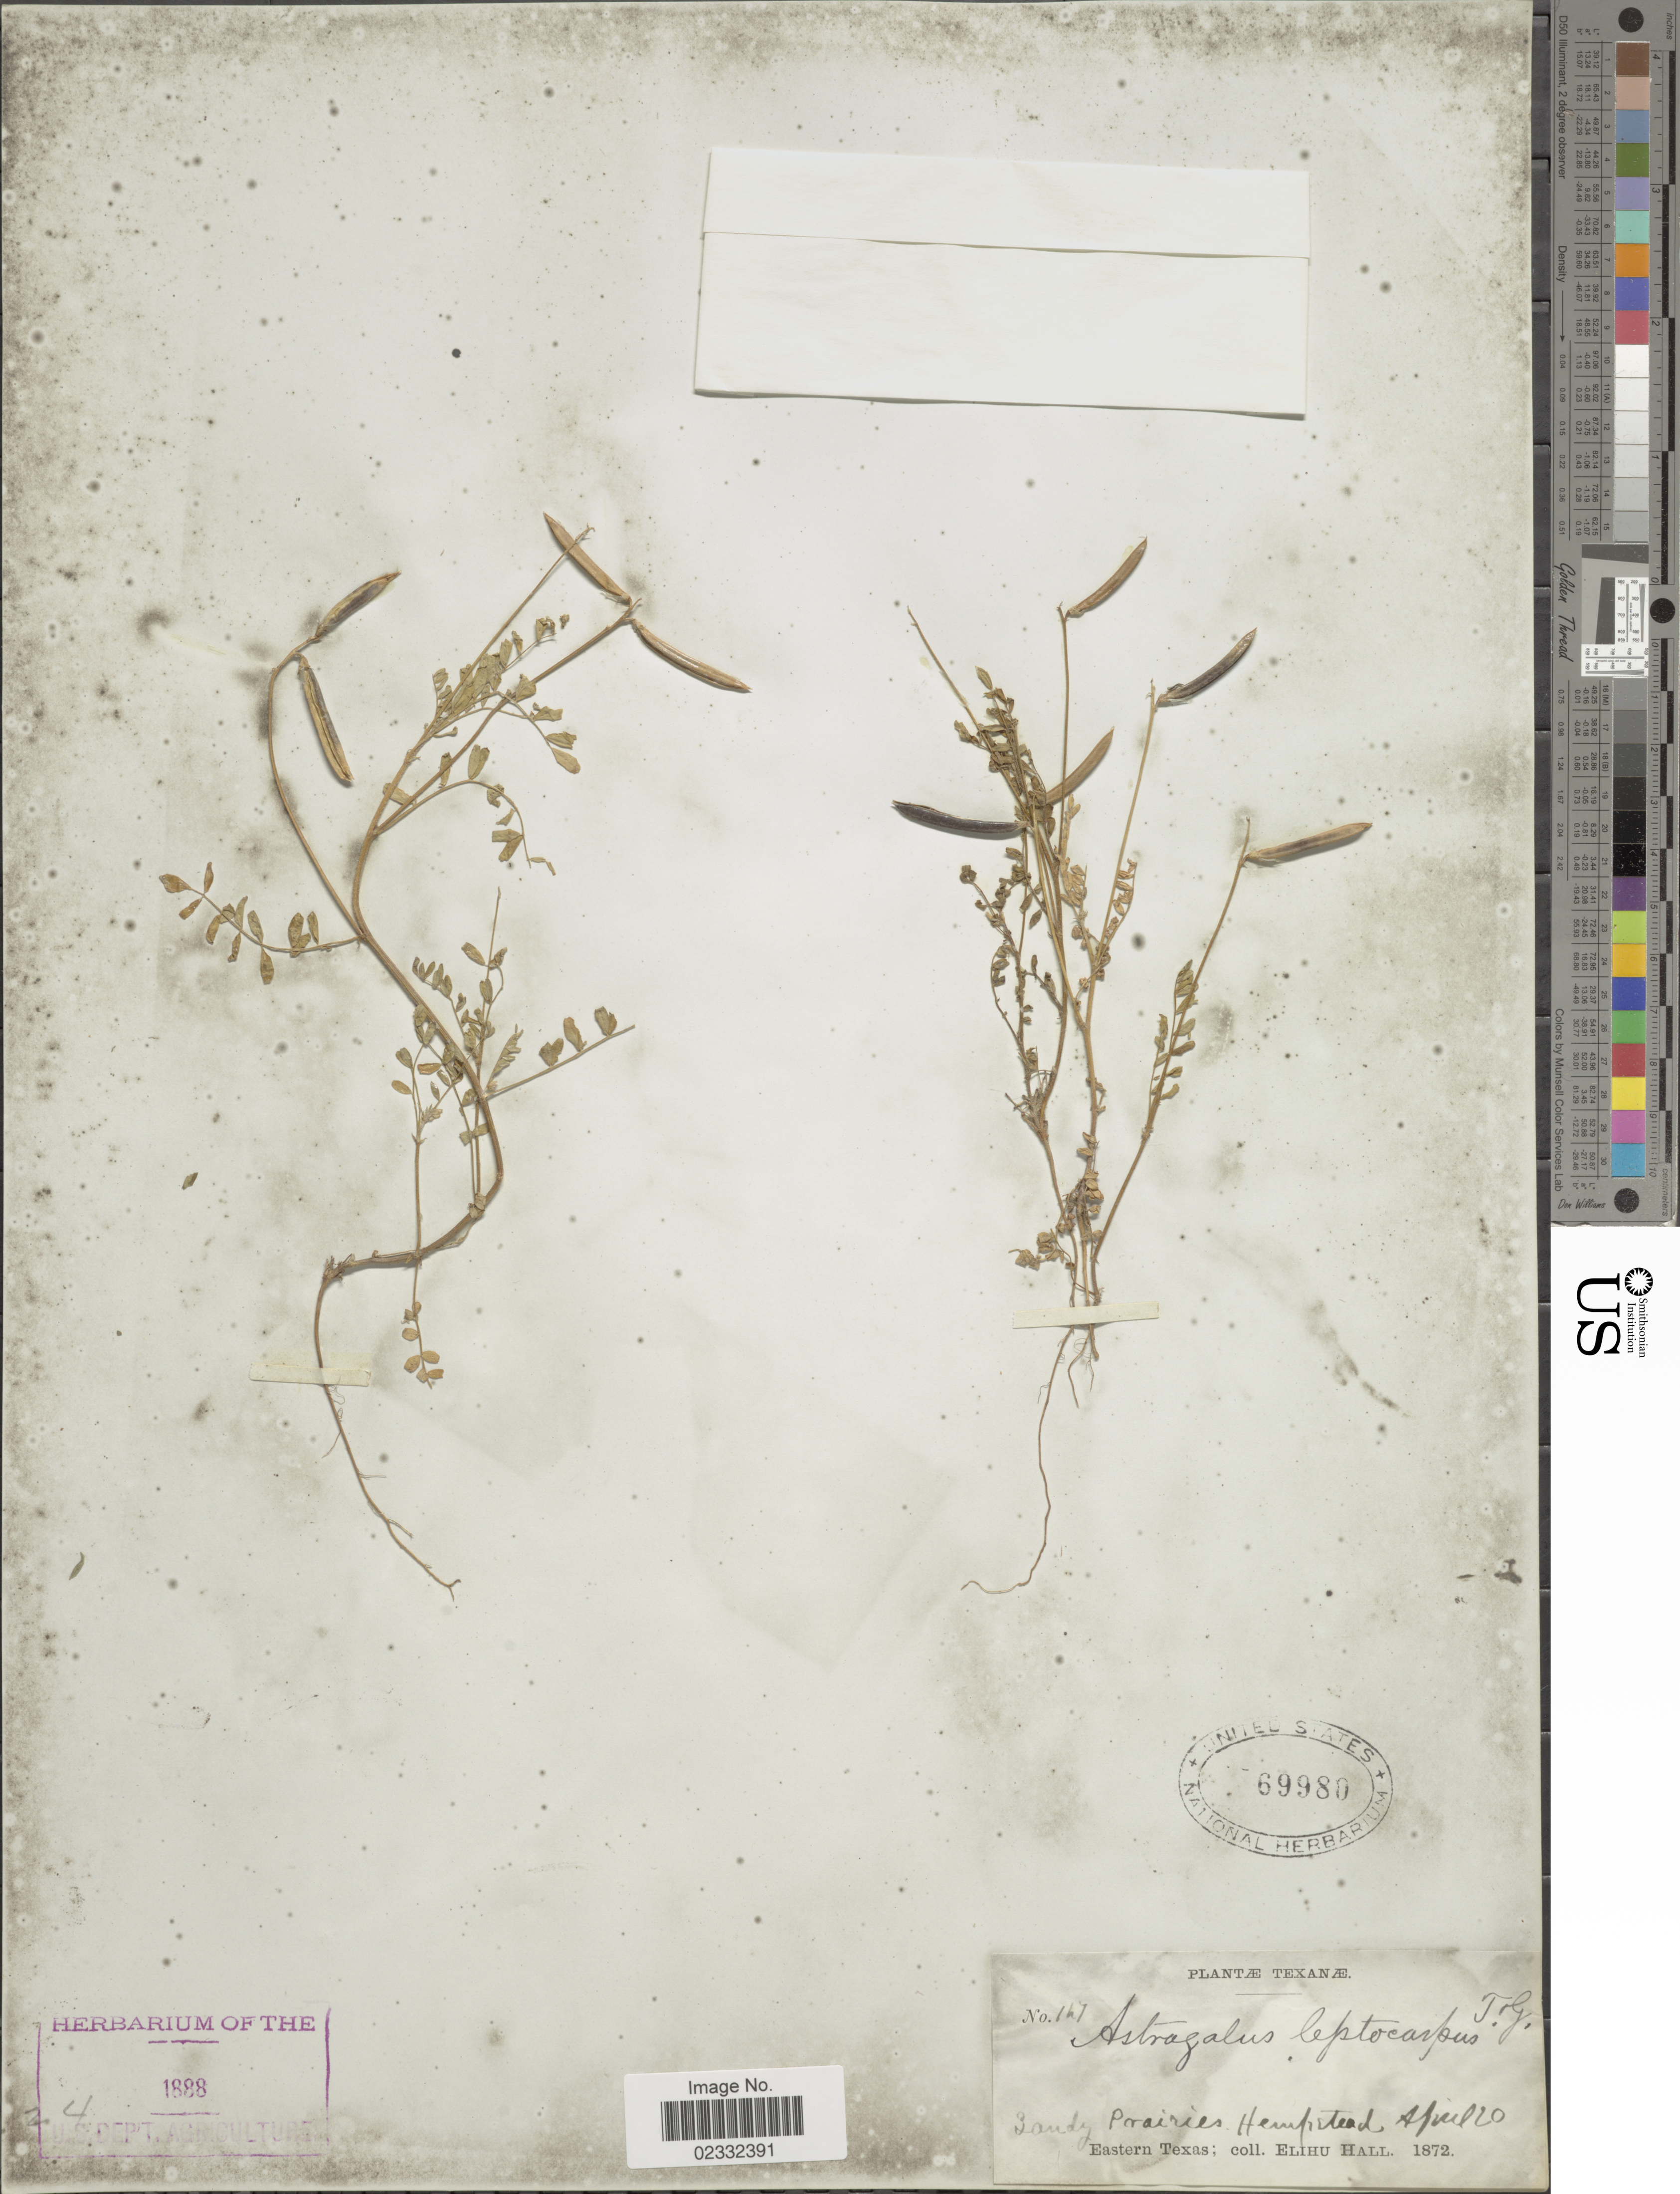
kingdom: Plantae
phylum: Tracheophyta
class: Magnoliopsida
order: Fabales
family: Fabaceae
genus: Astragalus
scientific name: Astragalus leptocarpus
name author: Torr. & A. Gray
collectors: E. Hall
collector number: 147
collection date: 1872-04-20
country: United States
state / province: Texas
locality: Eastern Texas. Sandy Prairies Hempstead.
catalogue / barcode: US 69980